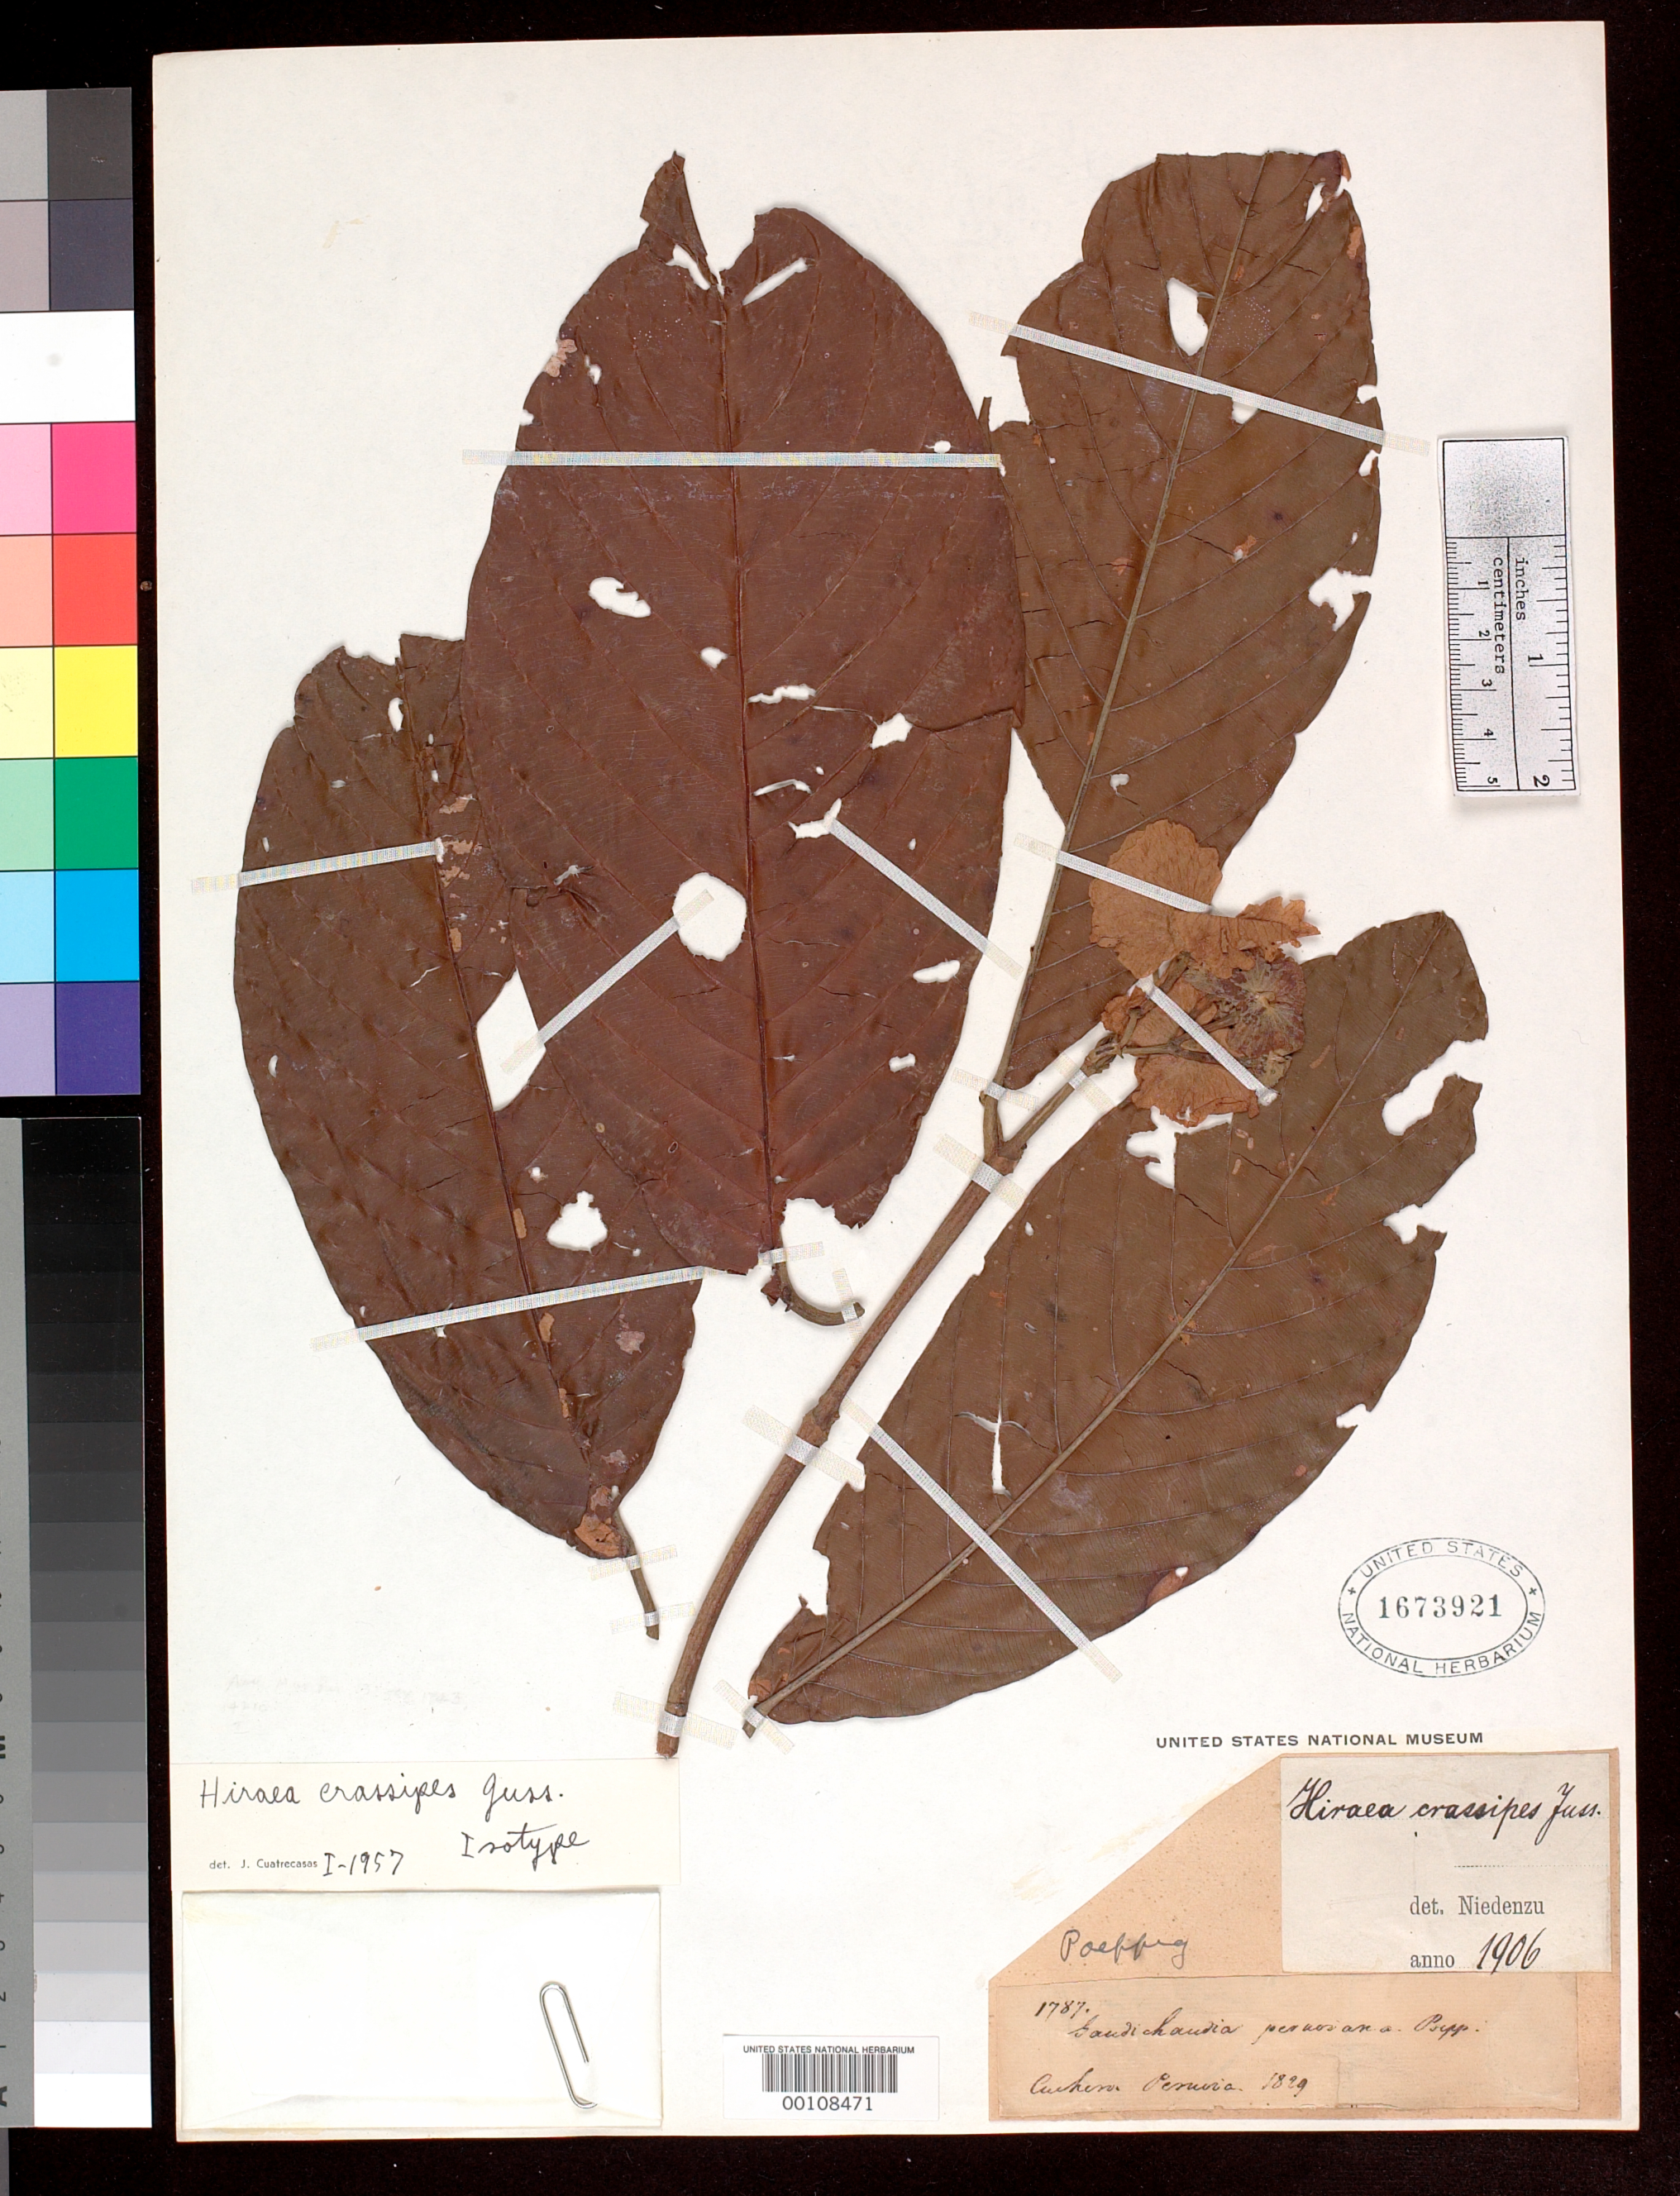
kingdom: Plantae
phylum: Tracheophyta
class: Magnoliopsida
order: Malpighiales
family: Malpighiaceae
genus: Hiraea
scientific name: Hiraea crassipes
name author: A. Juss.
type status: Isotype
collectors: E. F. Poeppig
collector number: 1787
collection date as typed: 1829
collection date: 1829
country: Peru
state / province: San Martín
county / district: Mariscal Cáceres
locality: Rio Huallaga, margen Derecha del; Balsa Probana; dtto. Tocache Nuevo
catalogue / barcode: US 1673921